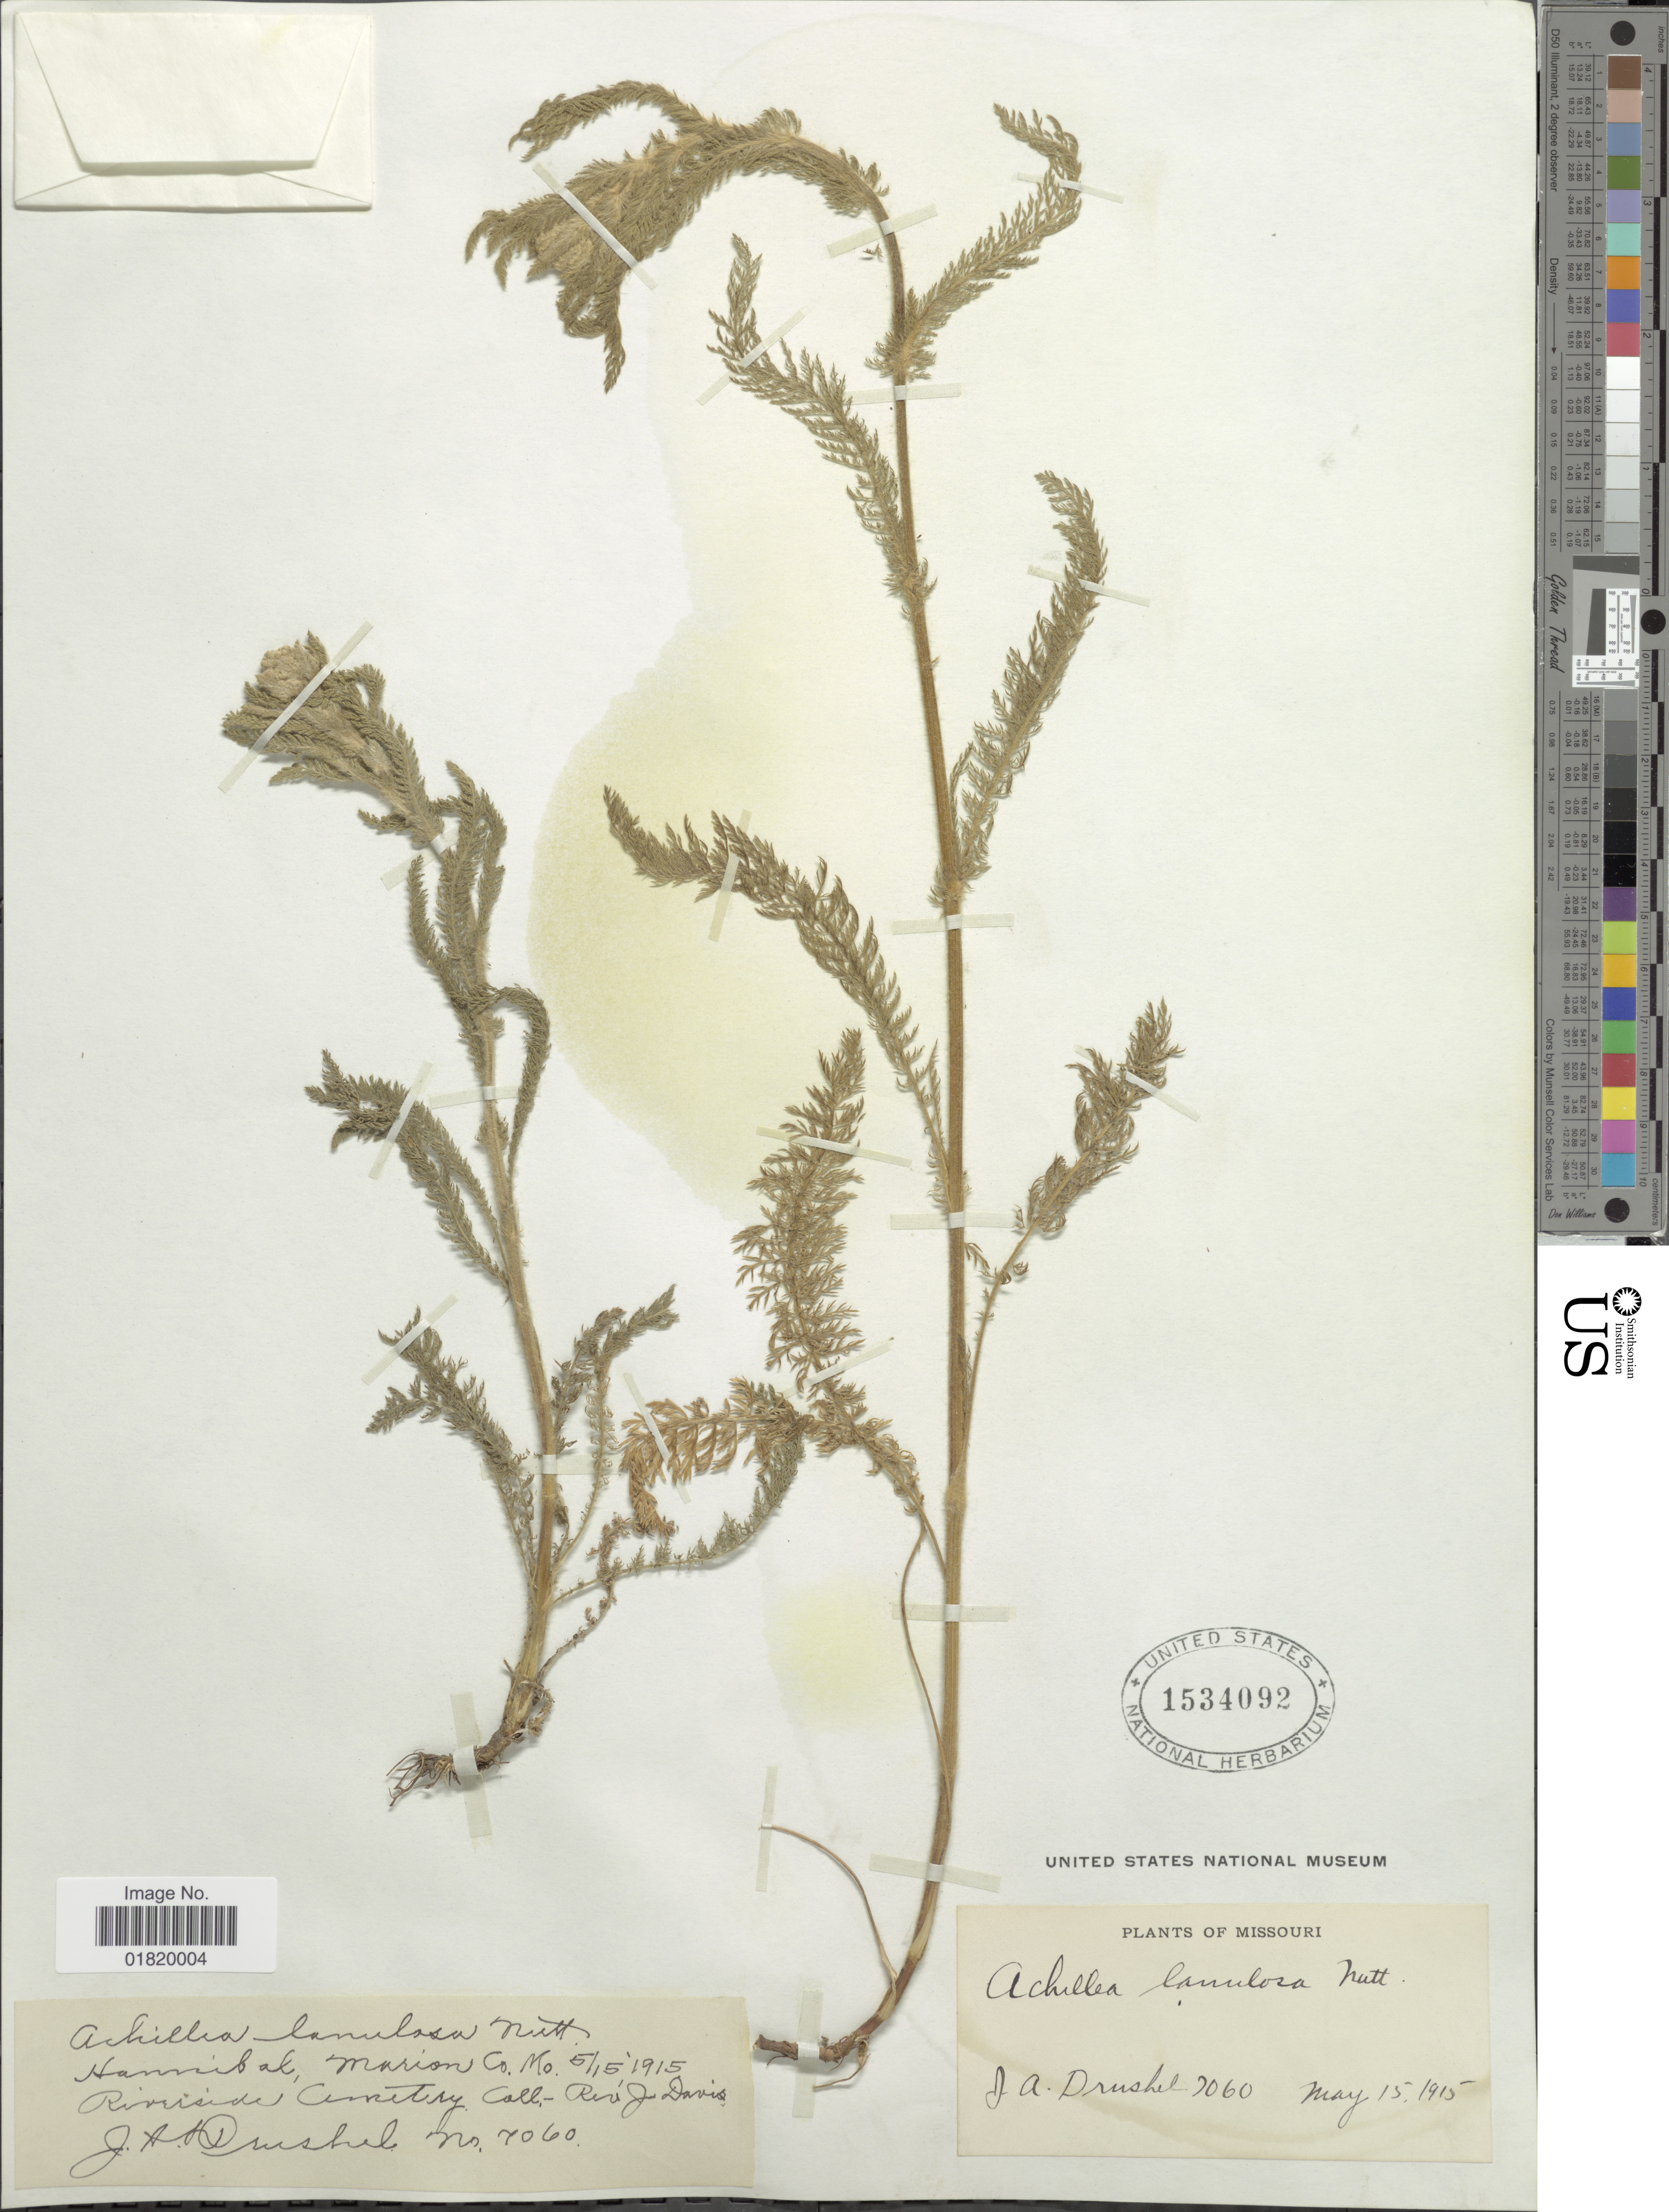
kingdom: Plantae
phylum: Tracheophyta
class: Magnoliopsida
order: Asterales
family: Asteraceae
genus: Achillea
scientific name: Achillea lanulosa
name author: Nutt.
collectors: J. A. Drushel & J. Davis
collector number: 2060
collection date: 1915-05-15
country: United States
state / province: Missouri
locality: Hannibal, Marion Co. Riverside Cemetary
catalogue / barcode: US 1534092